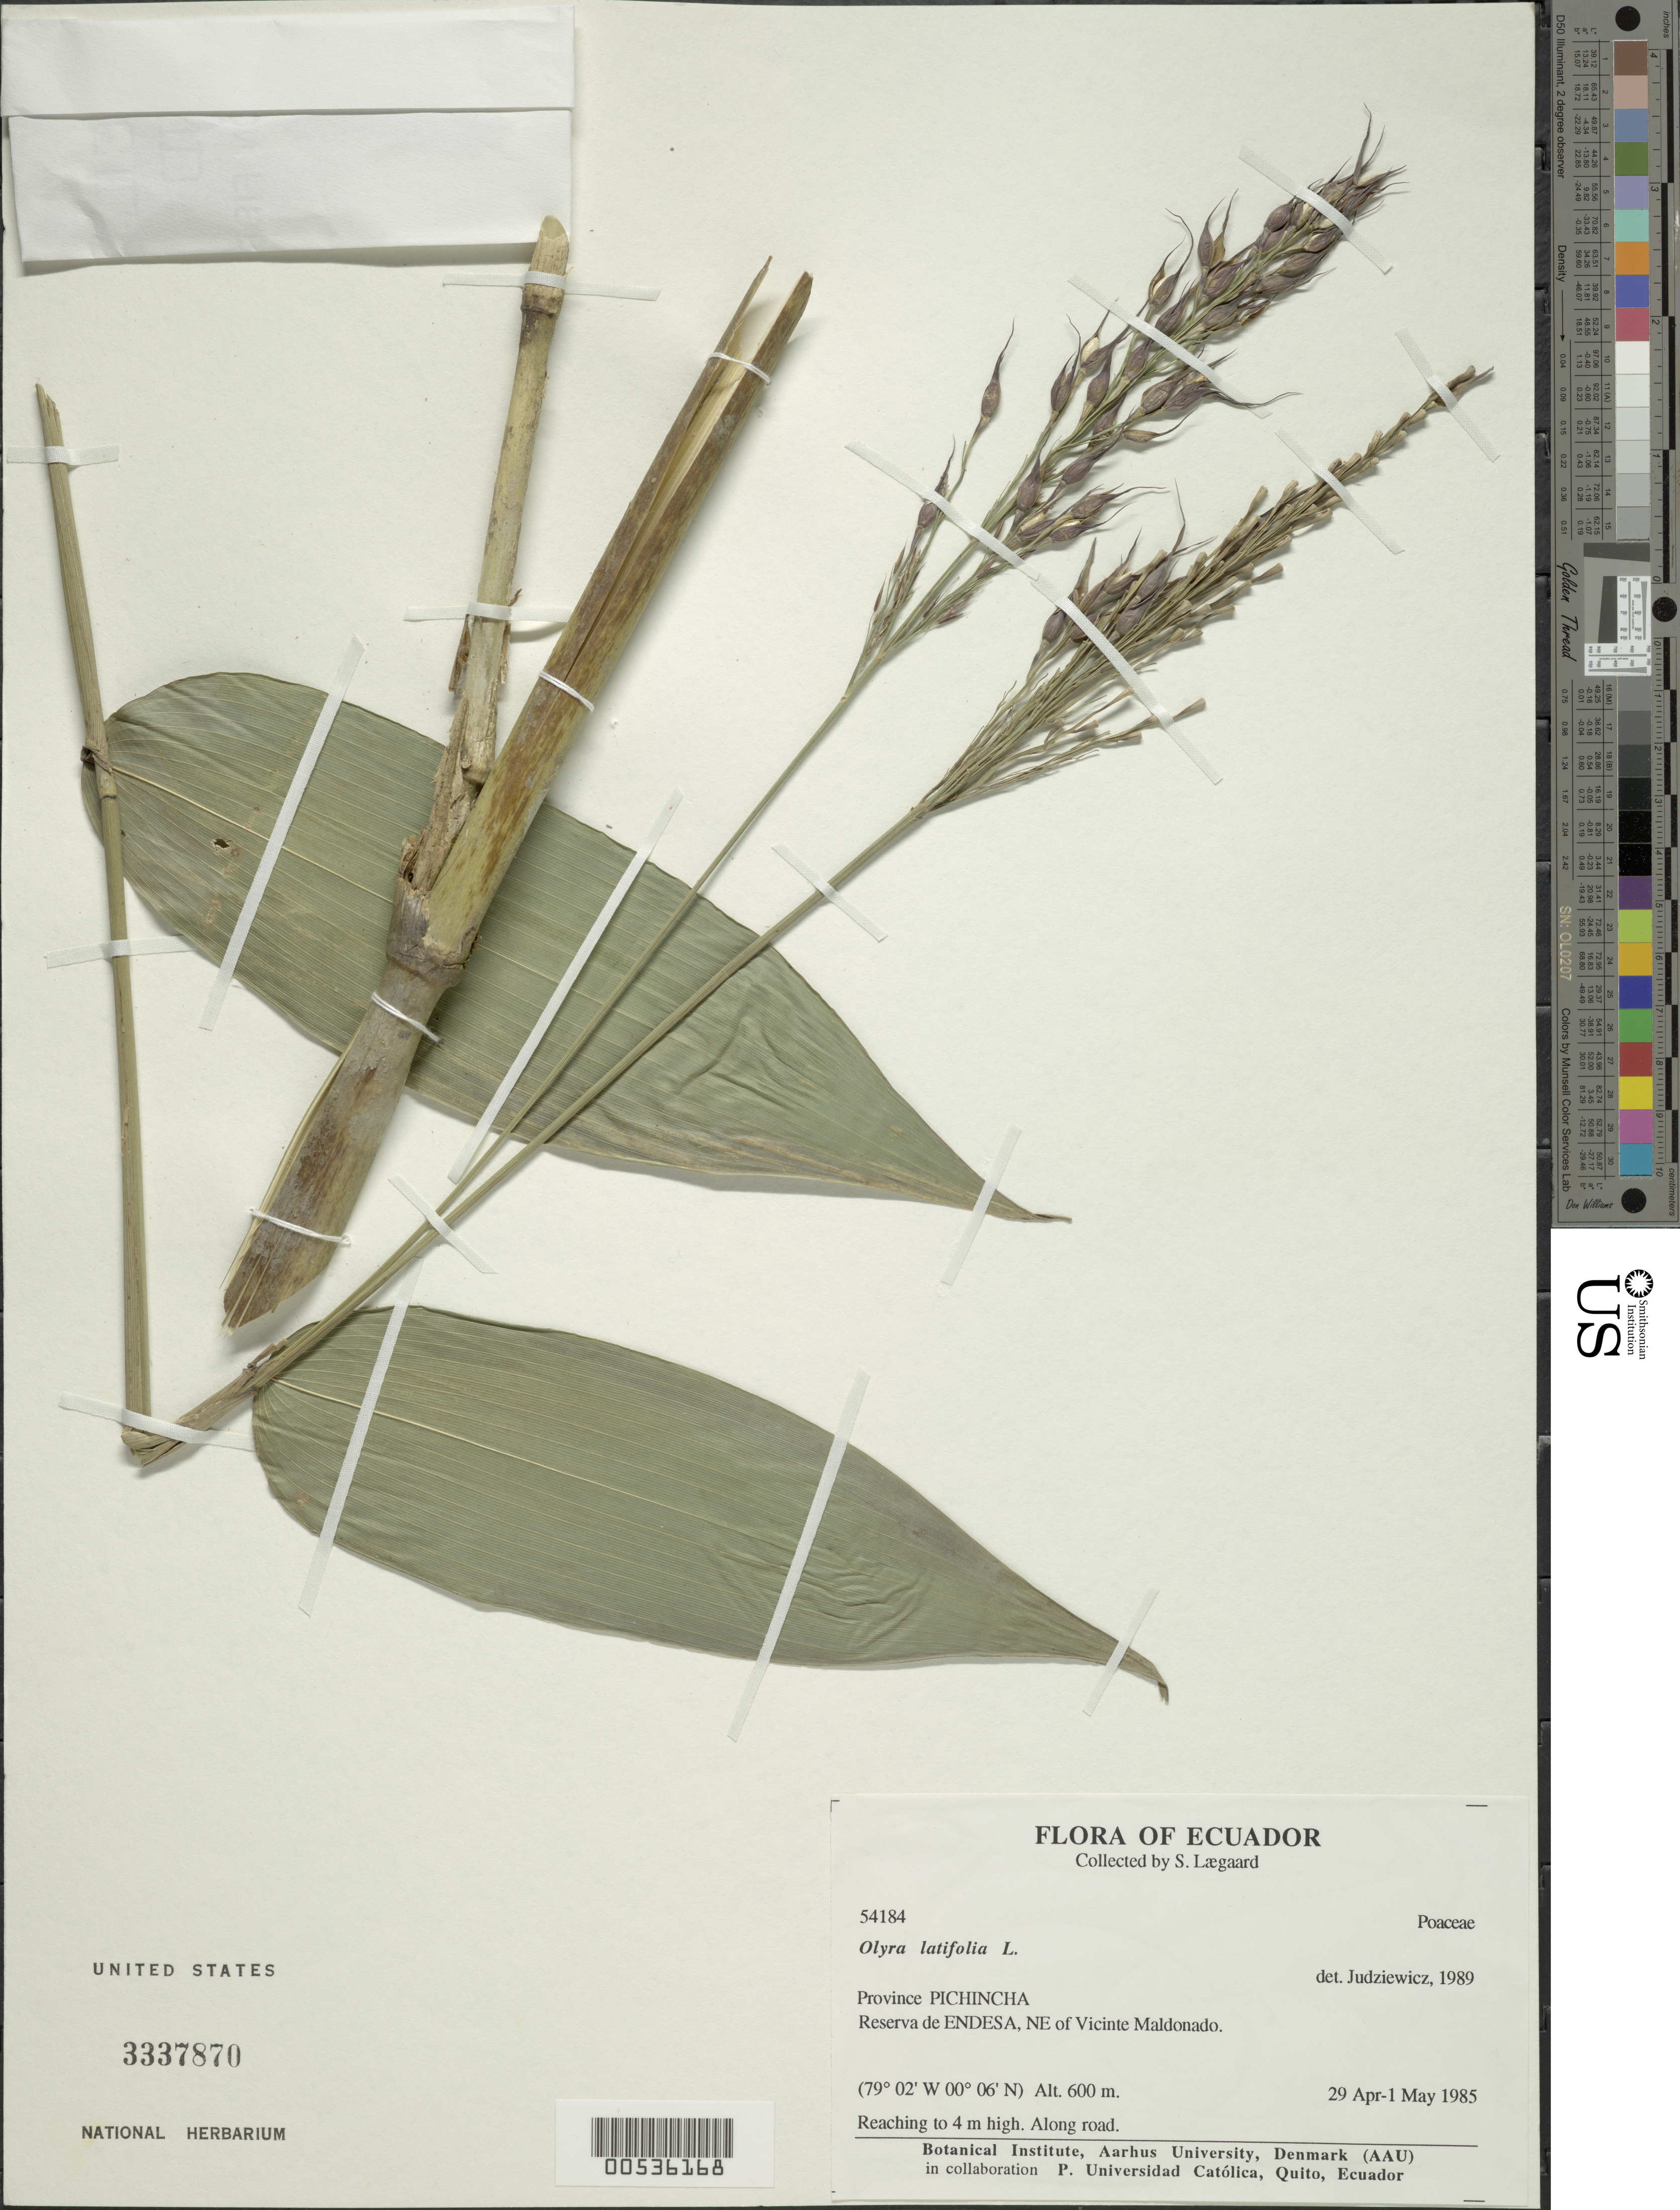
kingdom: Plantae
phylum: Tracheophyta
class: Liliopsida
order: Poales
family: Poaceae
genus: Olyra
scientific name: Olyra latifolia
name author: L.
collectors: S. Lægaard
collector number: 54184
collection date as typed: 29 Apr 1985 to 01 May 1985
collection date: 1985-04-29/1985-05-01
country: Ecuador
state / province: Pichincha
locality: Endesa Reserve, NE of vicinte Maldonado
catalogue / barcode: US 3337870